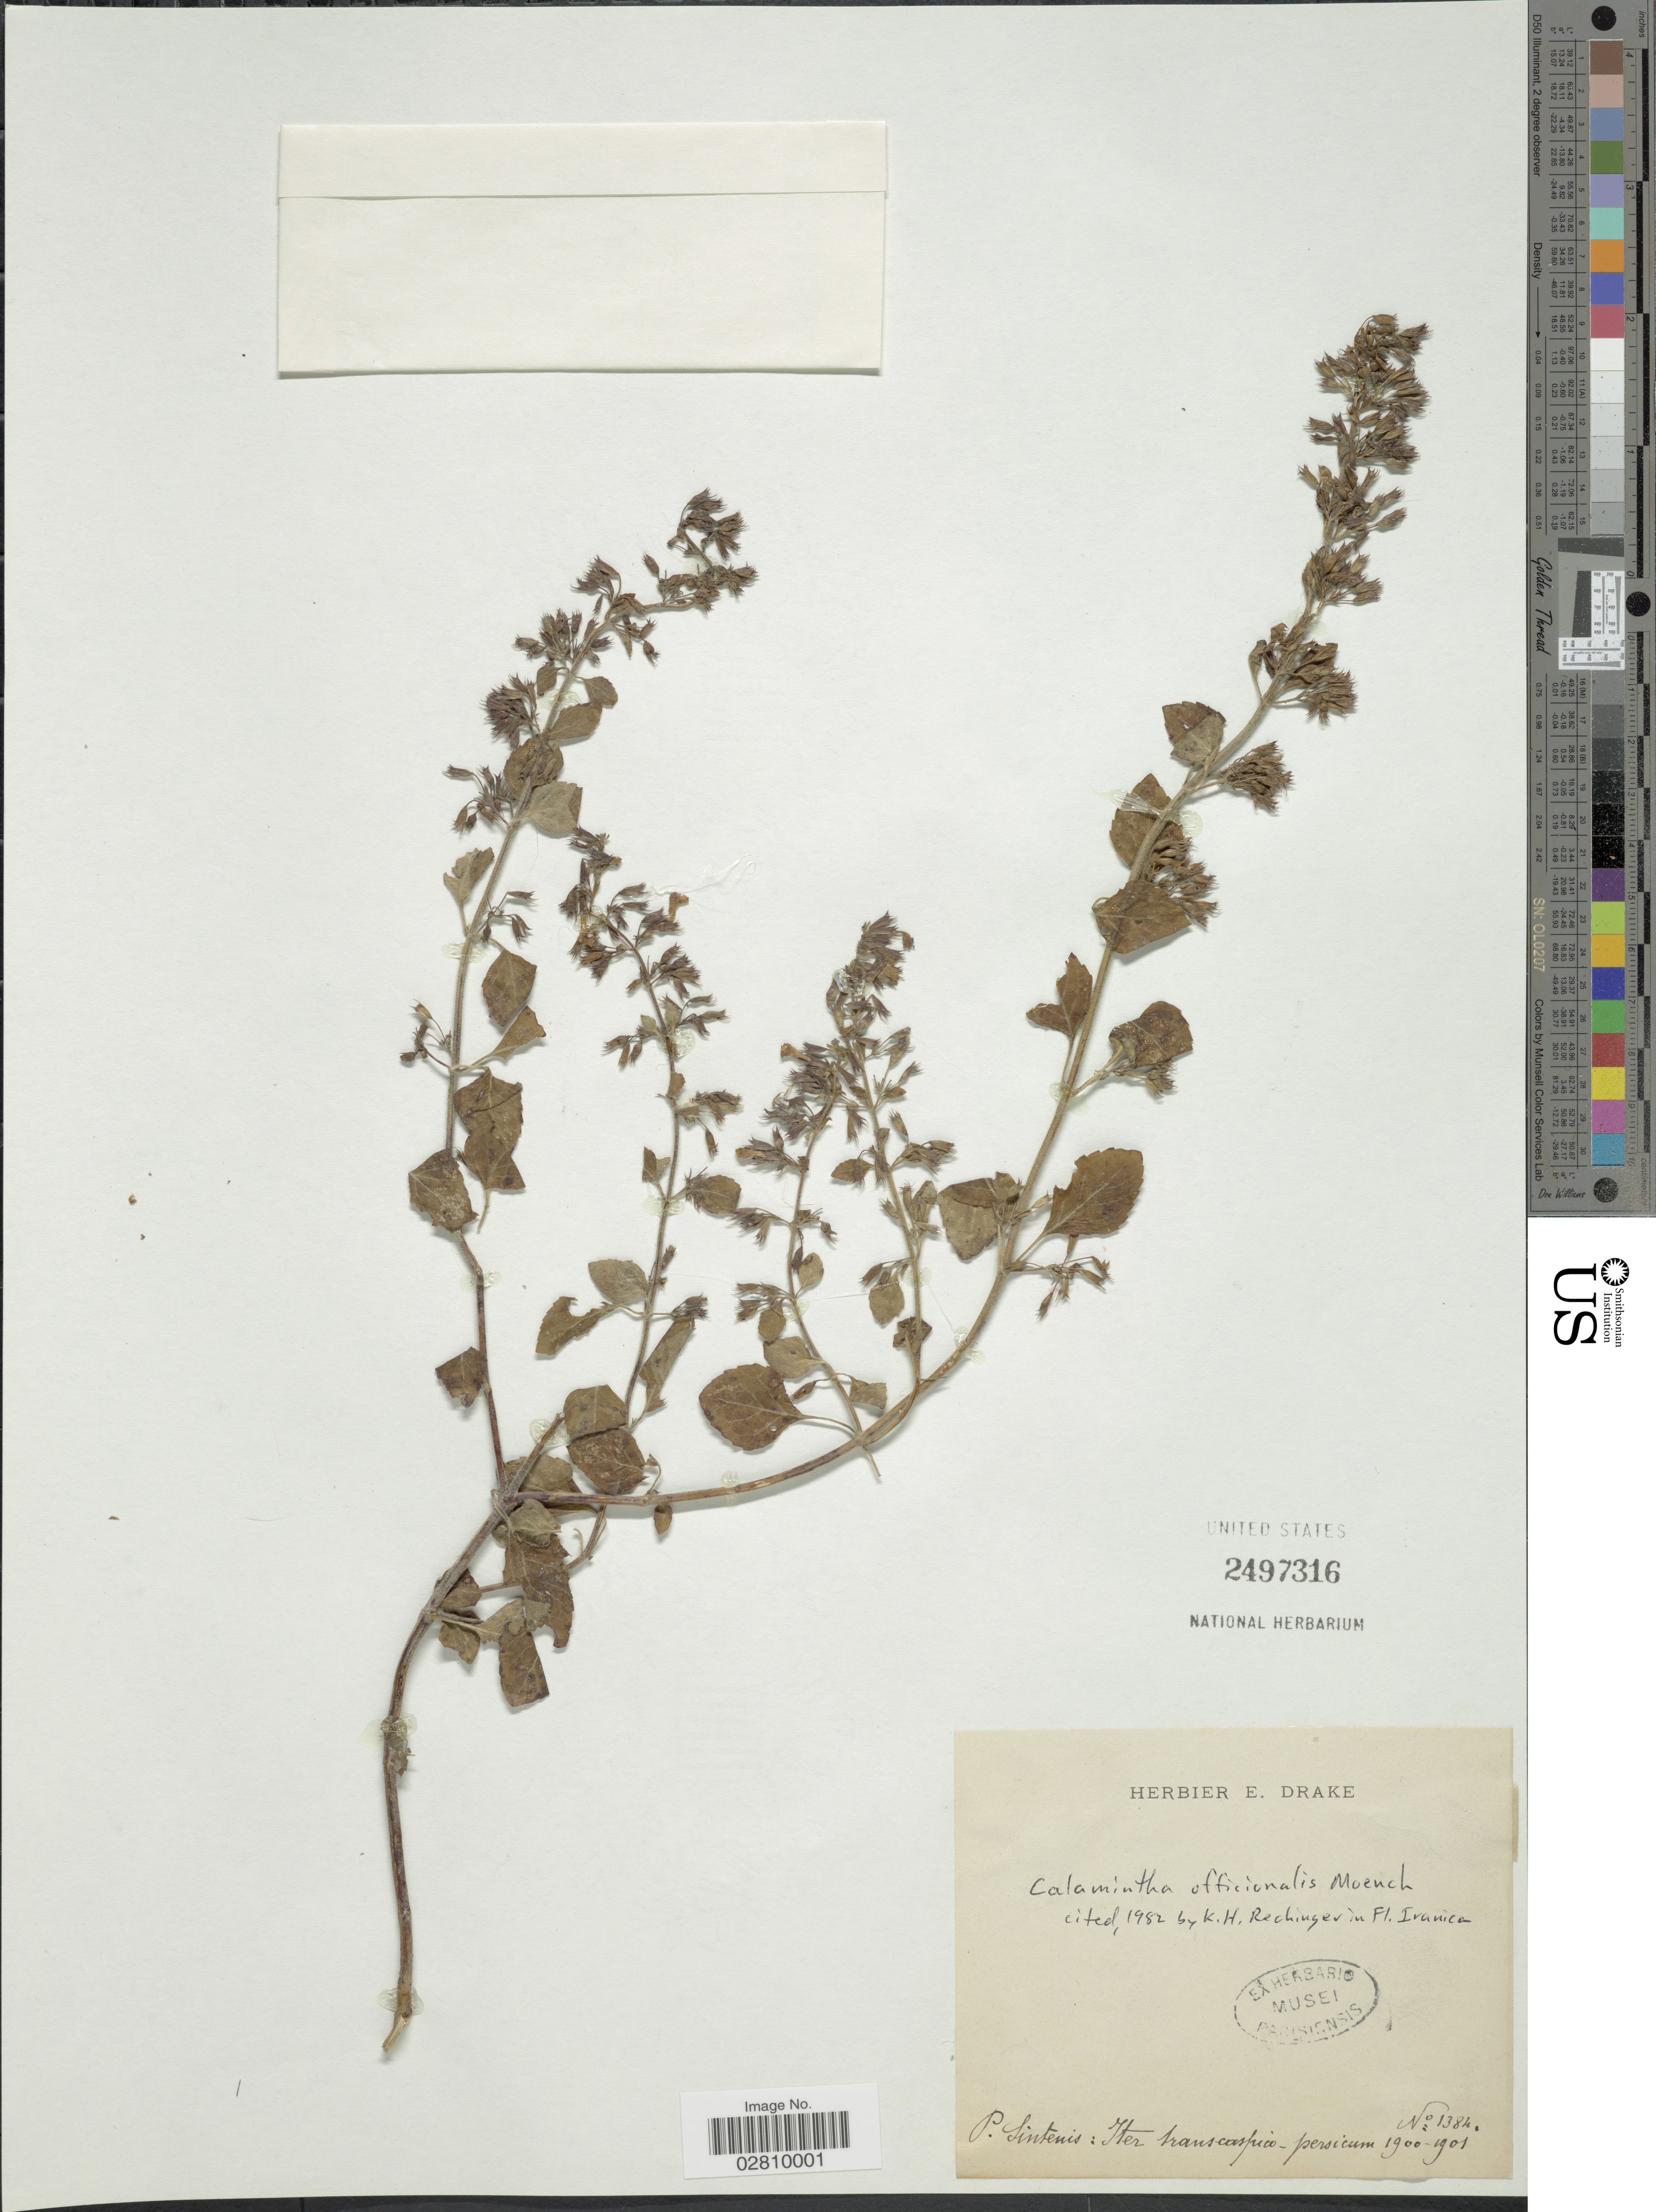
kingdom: Plantae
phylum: Tracheophyta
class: Magnoliopsida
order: Lamiales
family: Lamiaceae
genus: Calamintha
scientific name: Calamintha officinalis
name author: Moench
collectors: P. Sintenis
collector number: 1384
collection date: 1900/1901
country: Iran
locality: Iter transcarpico-persicum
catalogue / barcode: US 2497316